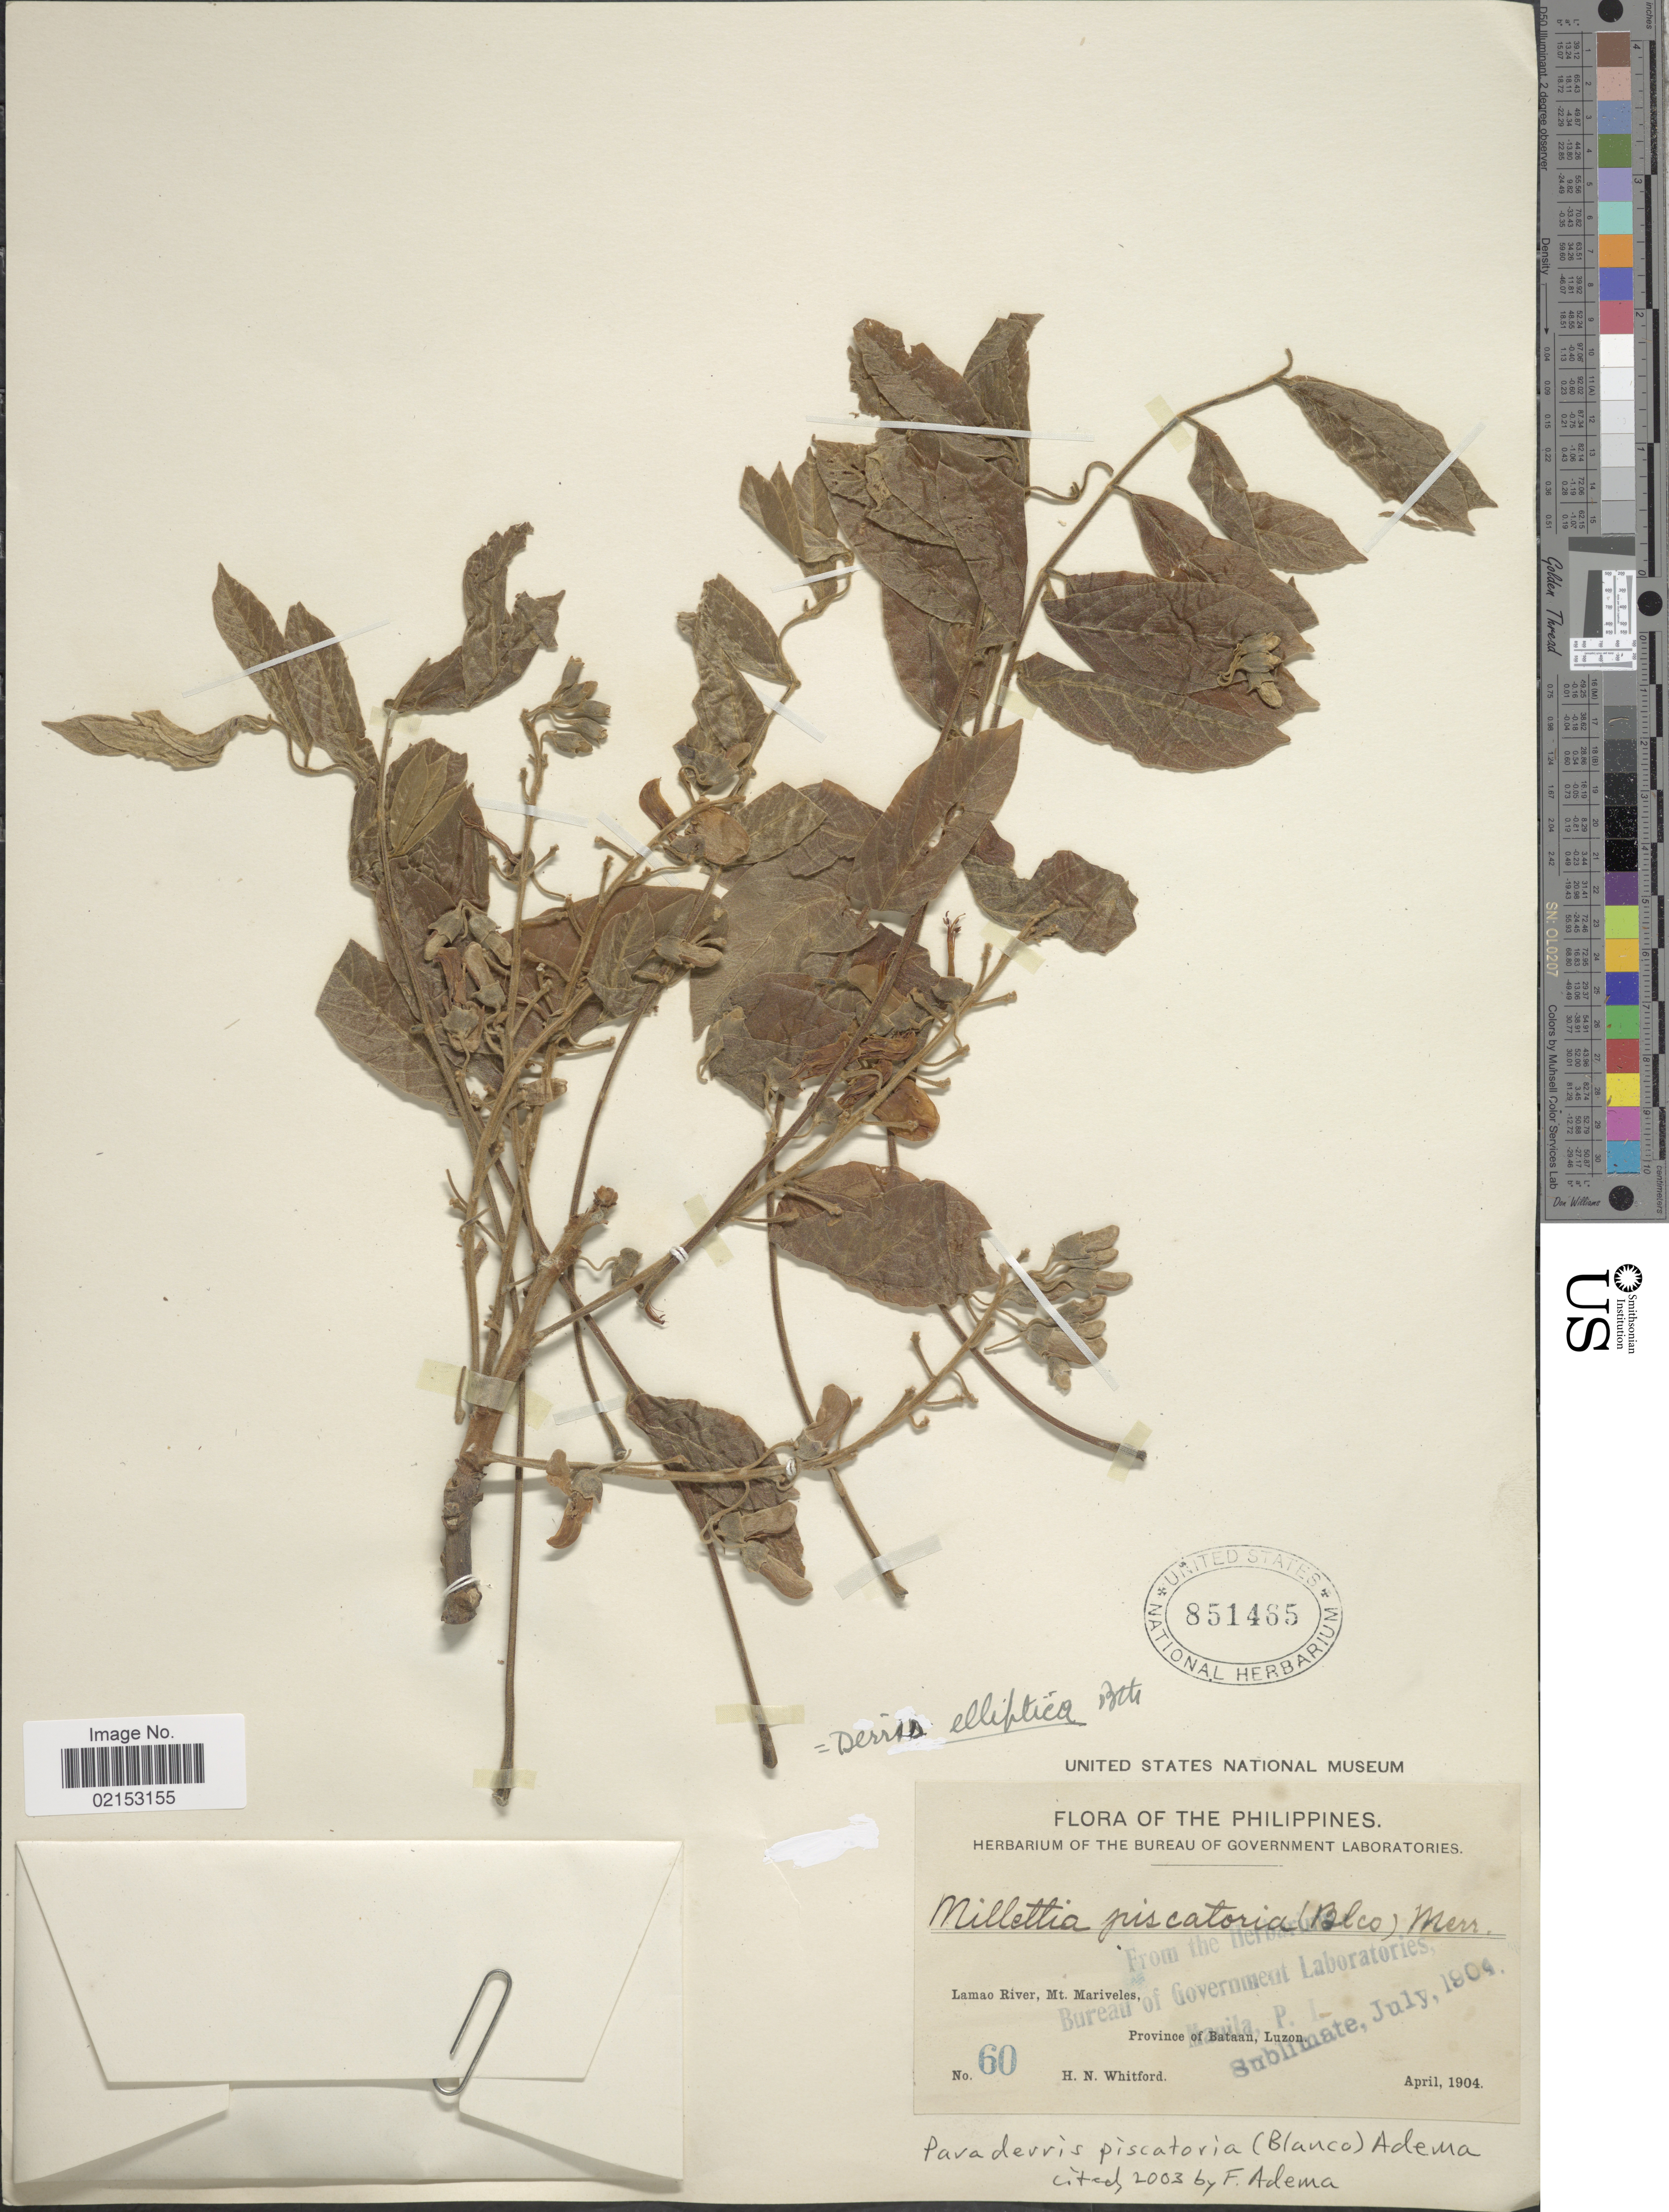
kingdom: Plantae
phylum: Tracheophyta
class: Magnoliopsida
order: Fabales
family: Fabaceae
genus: Derris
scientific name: Derris piscatoria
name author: (Blanco) Sirich. & Adema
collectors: H. N. Whitford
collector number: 60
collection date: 1904-04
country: Philippines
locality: Lamao River, Mt. Mariveles, Province of Bataan, Luzon.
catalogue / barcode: US 851465